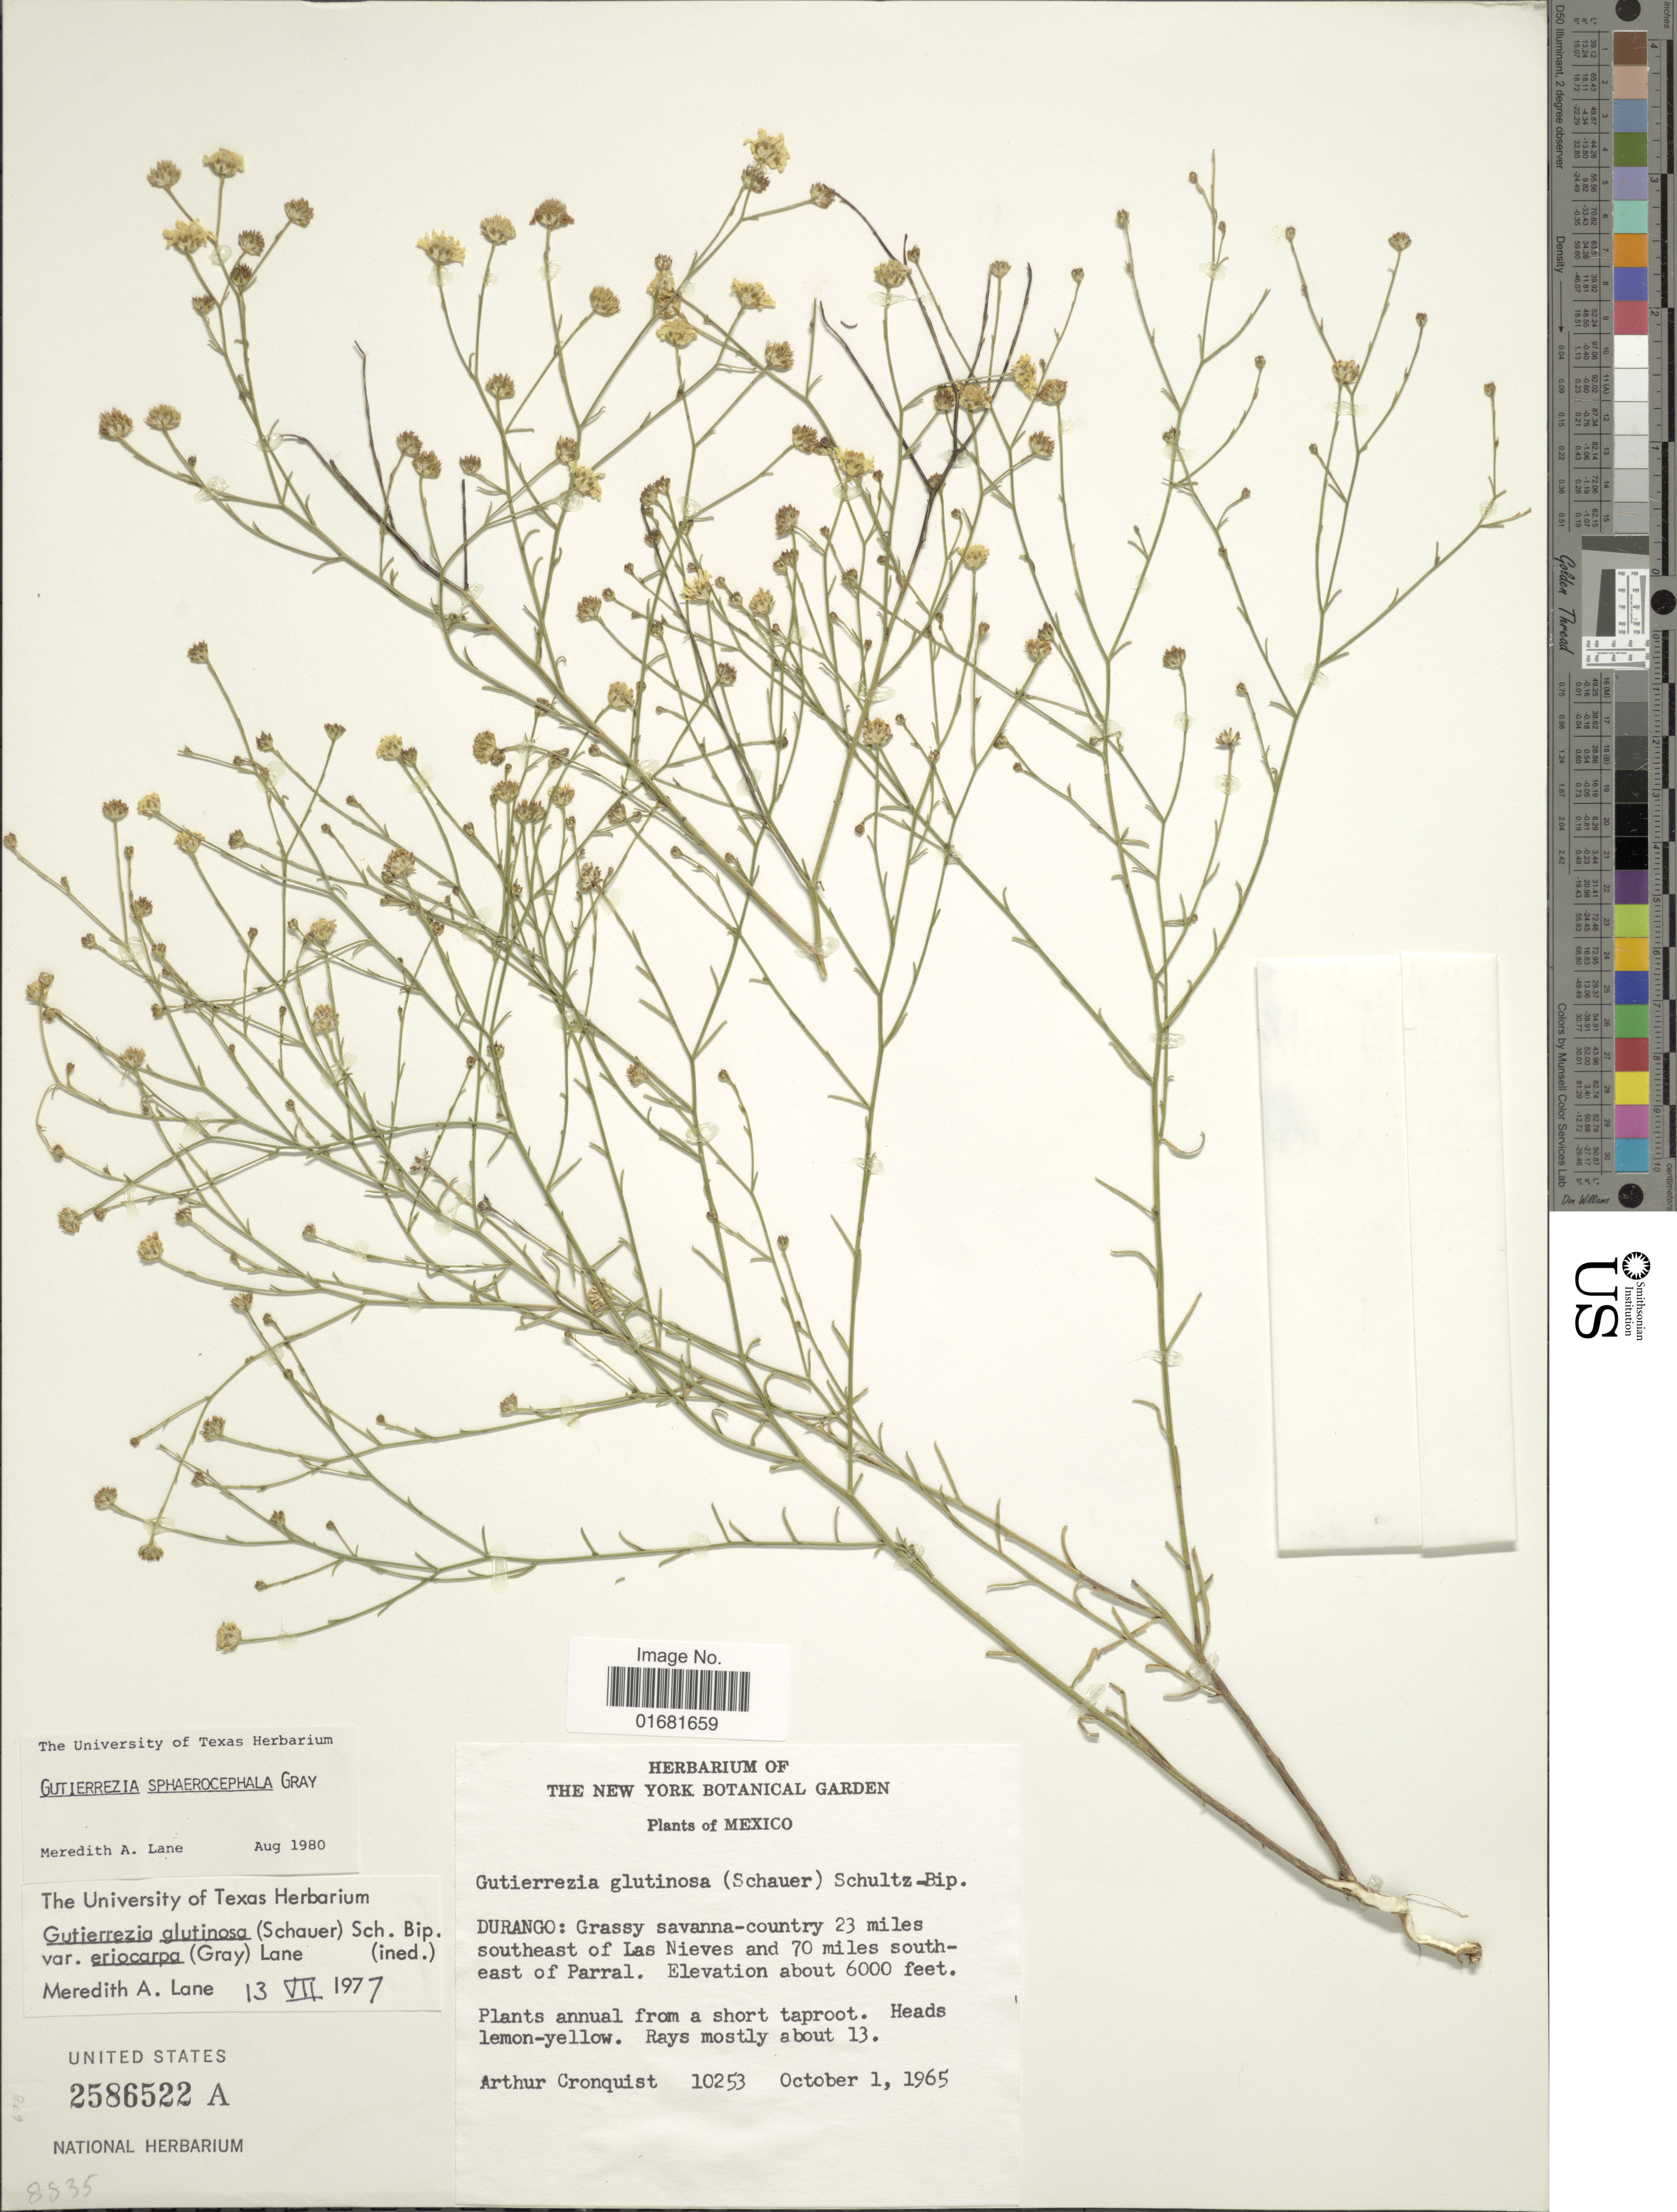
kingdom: Plantae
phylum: Tracheophyta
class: Magnoliopsida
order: Asterales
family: Asteraceae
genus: Gutierrezia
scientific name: Gutierrezia sphaerocephala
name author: A. Gray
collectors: A. J. Cronquist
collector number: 10253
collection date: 1965-10-01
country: Mexico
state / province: Durango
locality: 23 miles southeast of Las Nievas and 70 miles southeast of Parral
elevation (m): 1829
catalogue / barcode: US 2586522A